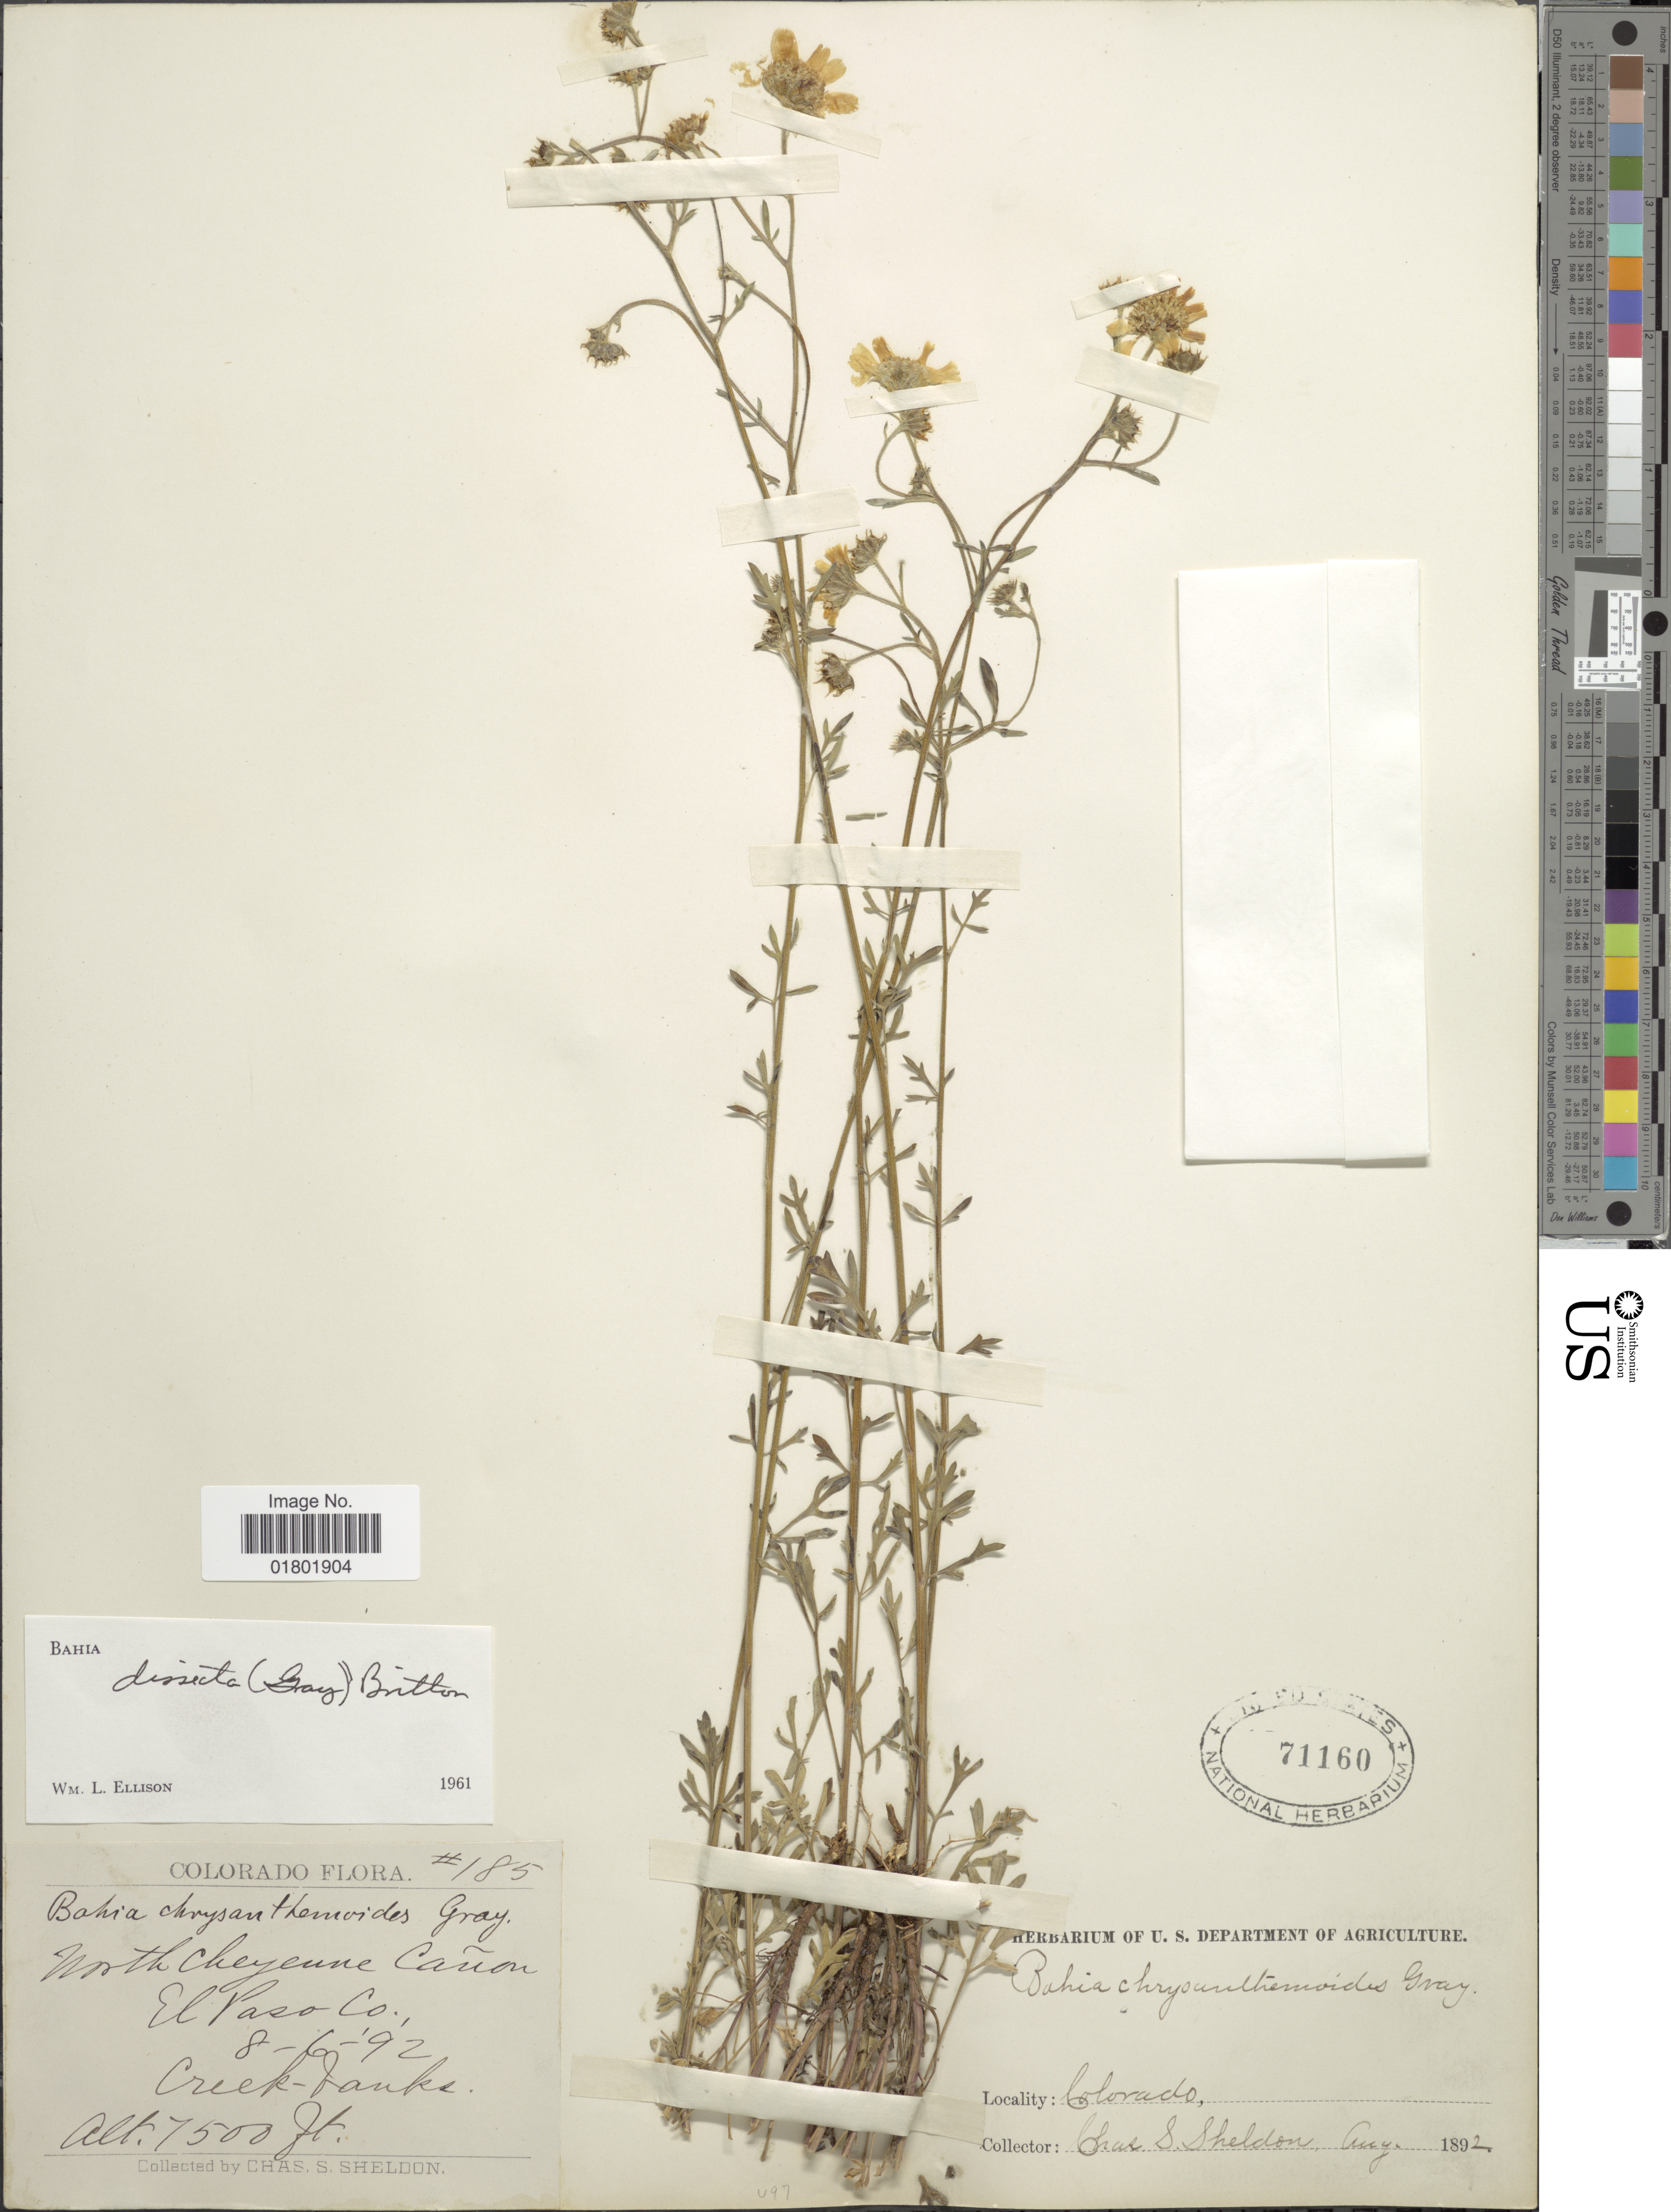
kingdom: Plantae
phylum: Tracheophyta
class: Magnoliopsida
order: Asterales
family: Asteraceae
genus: Bahia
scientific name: Bahia dissecta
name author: (A. Gray) Britton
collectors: C. S. Sheldon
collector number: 185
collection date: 1892-08-06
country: United States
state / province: Colorado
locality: North Cheyenne Canon, El Paso Co.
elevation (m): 2286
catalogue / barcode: US 71160